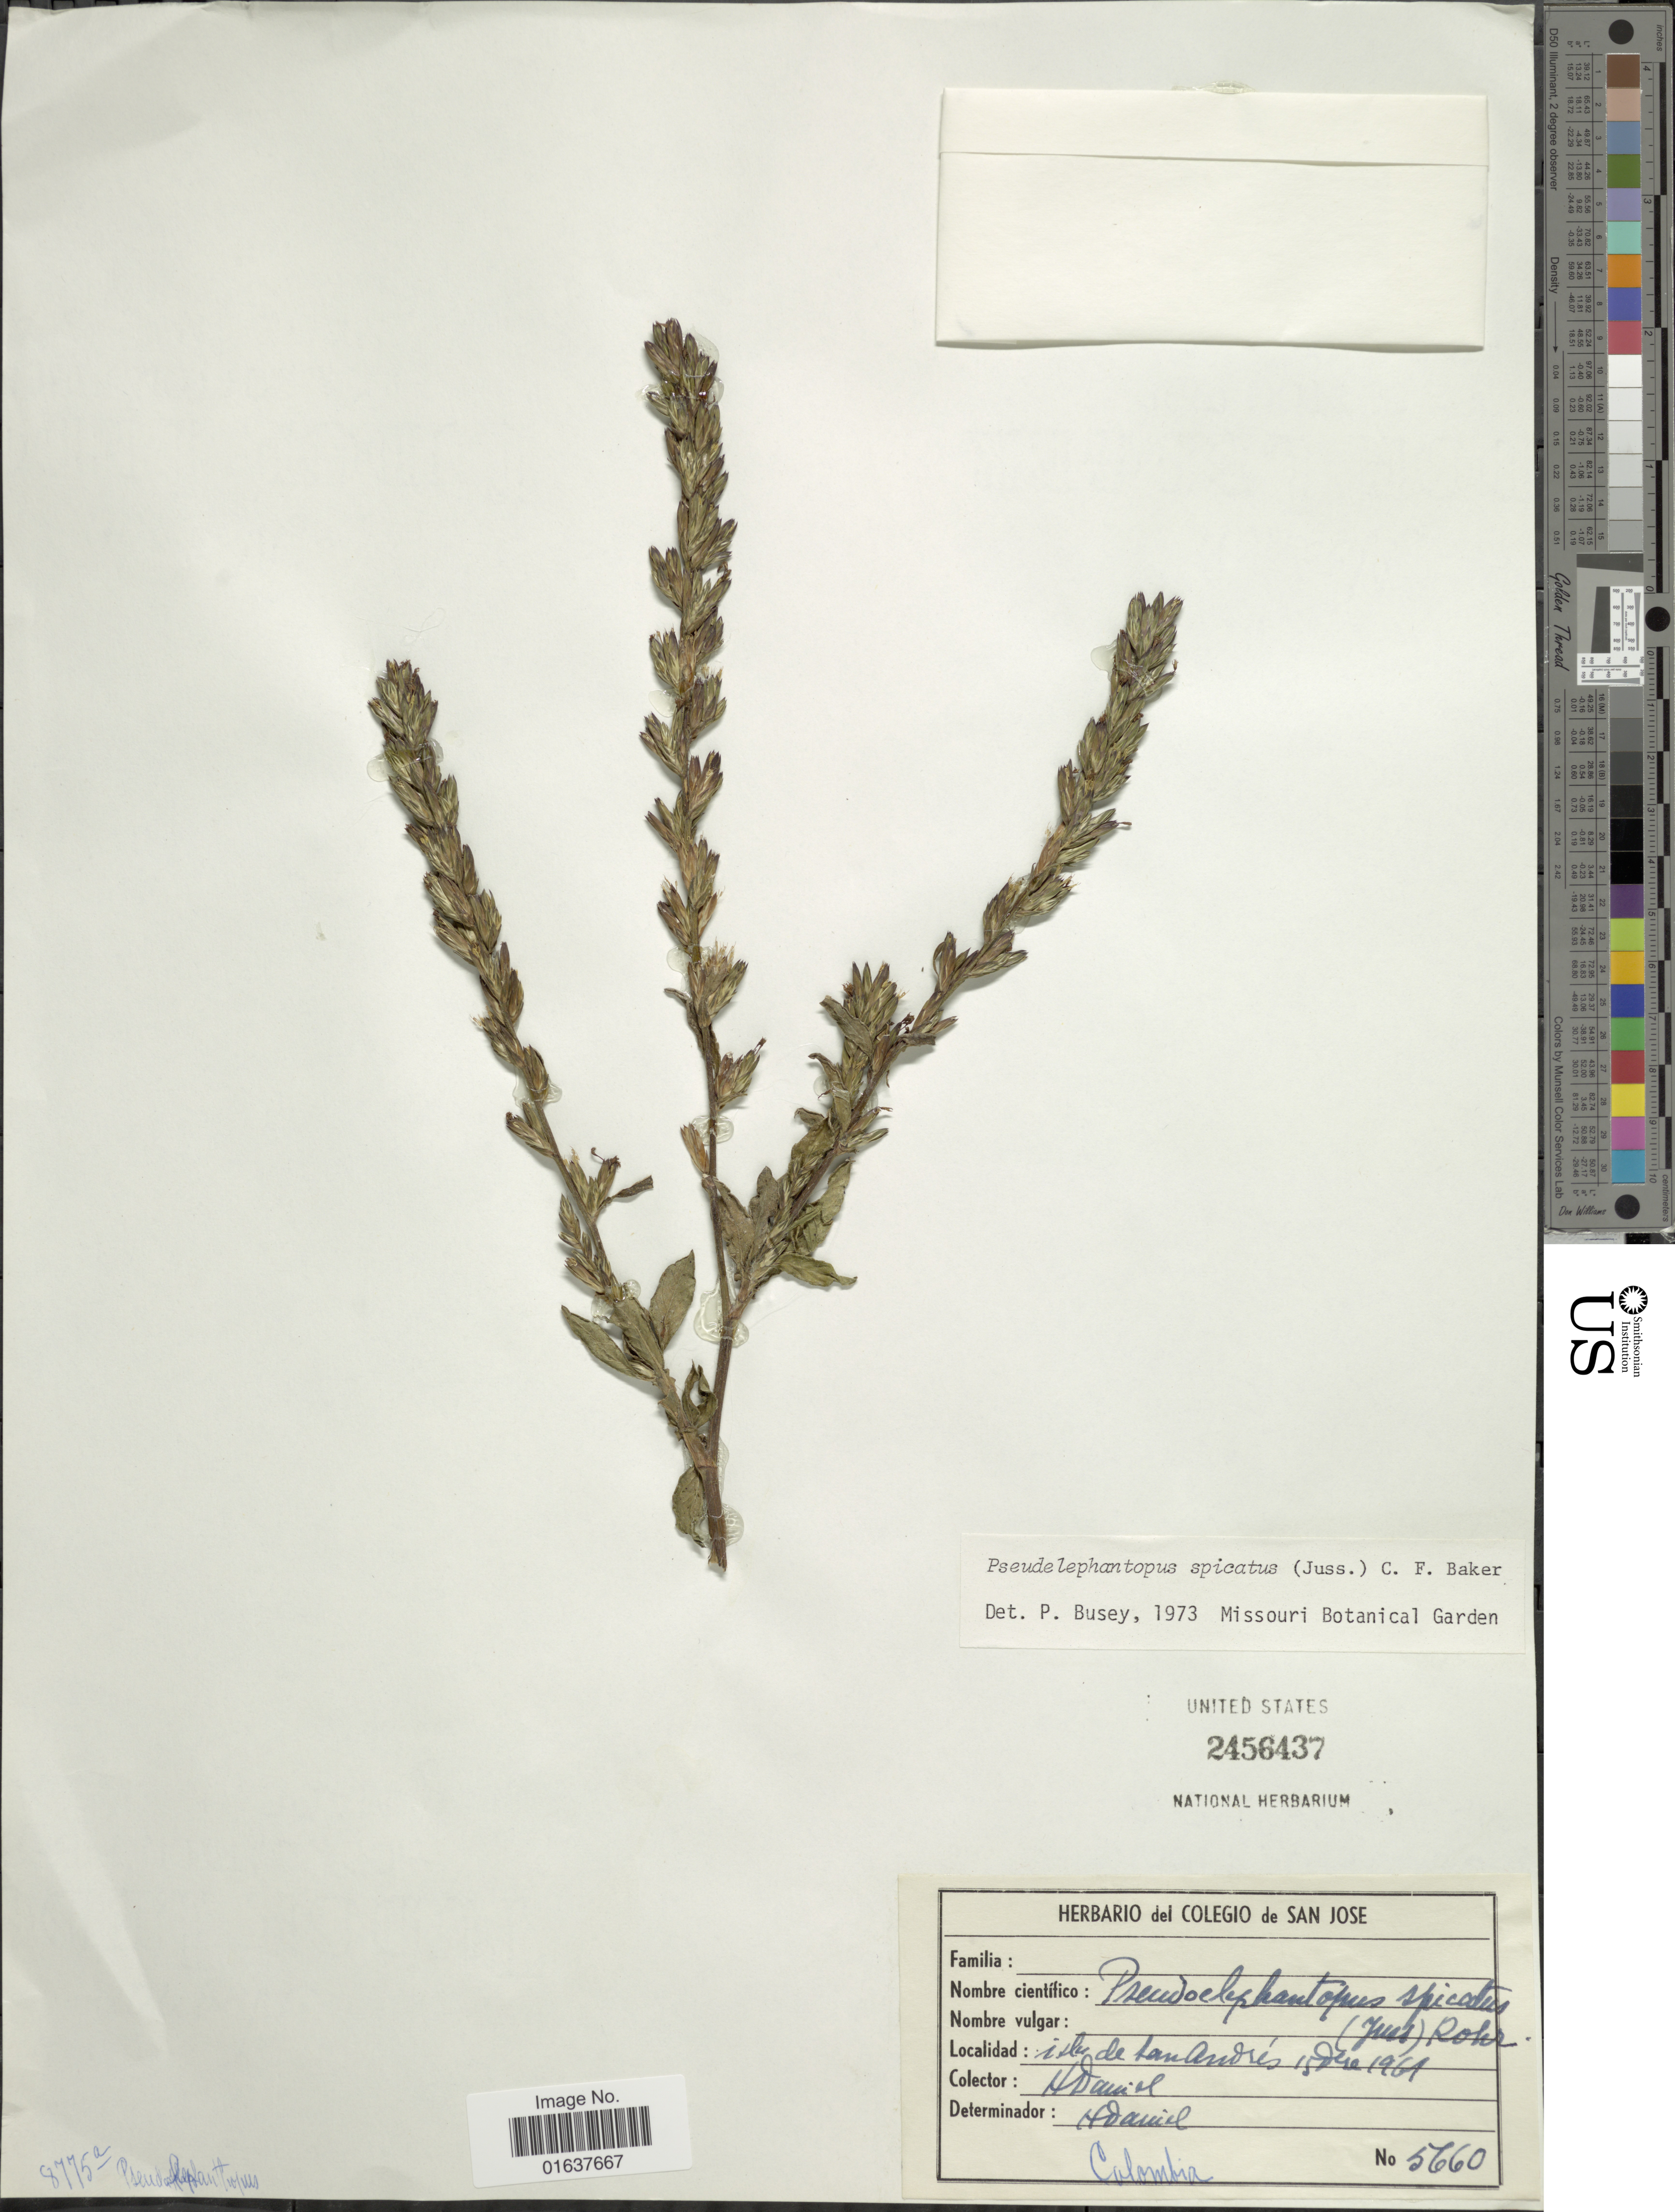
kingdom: Plantae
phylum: Tracheophyta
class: Magnoliopsida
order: Asterales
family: Asteraceae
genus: Pseudelephantopus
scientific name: Pseudelephantopus spicatus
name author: (Juss. ex Aubl.) C.F. Baker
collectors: H. Daniel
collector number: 5660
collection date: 1961-12-15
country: Colombia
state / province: San Andres y Providencia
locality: Isla de San Andres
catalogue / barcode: US 2456437